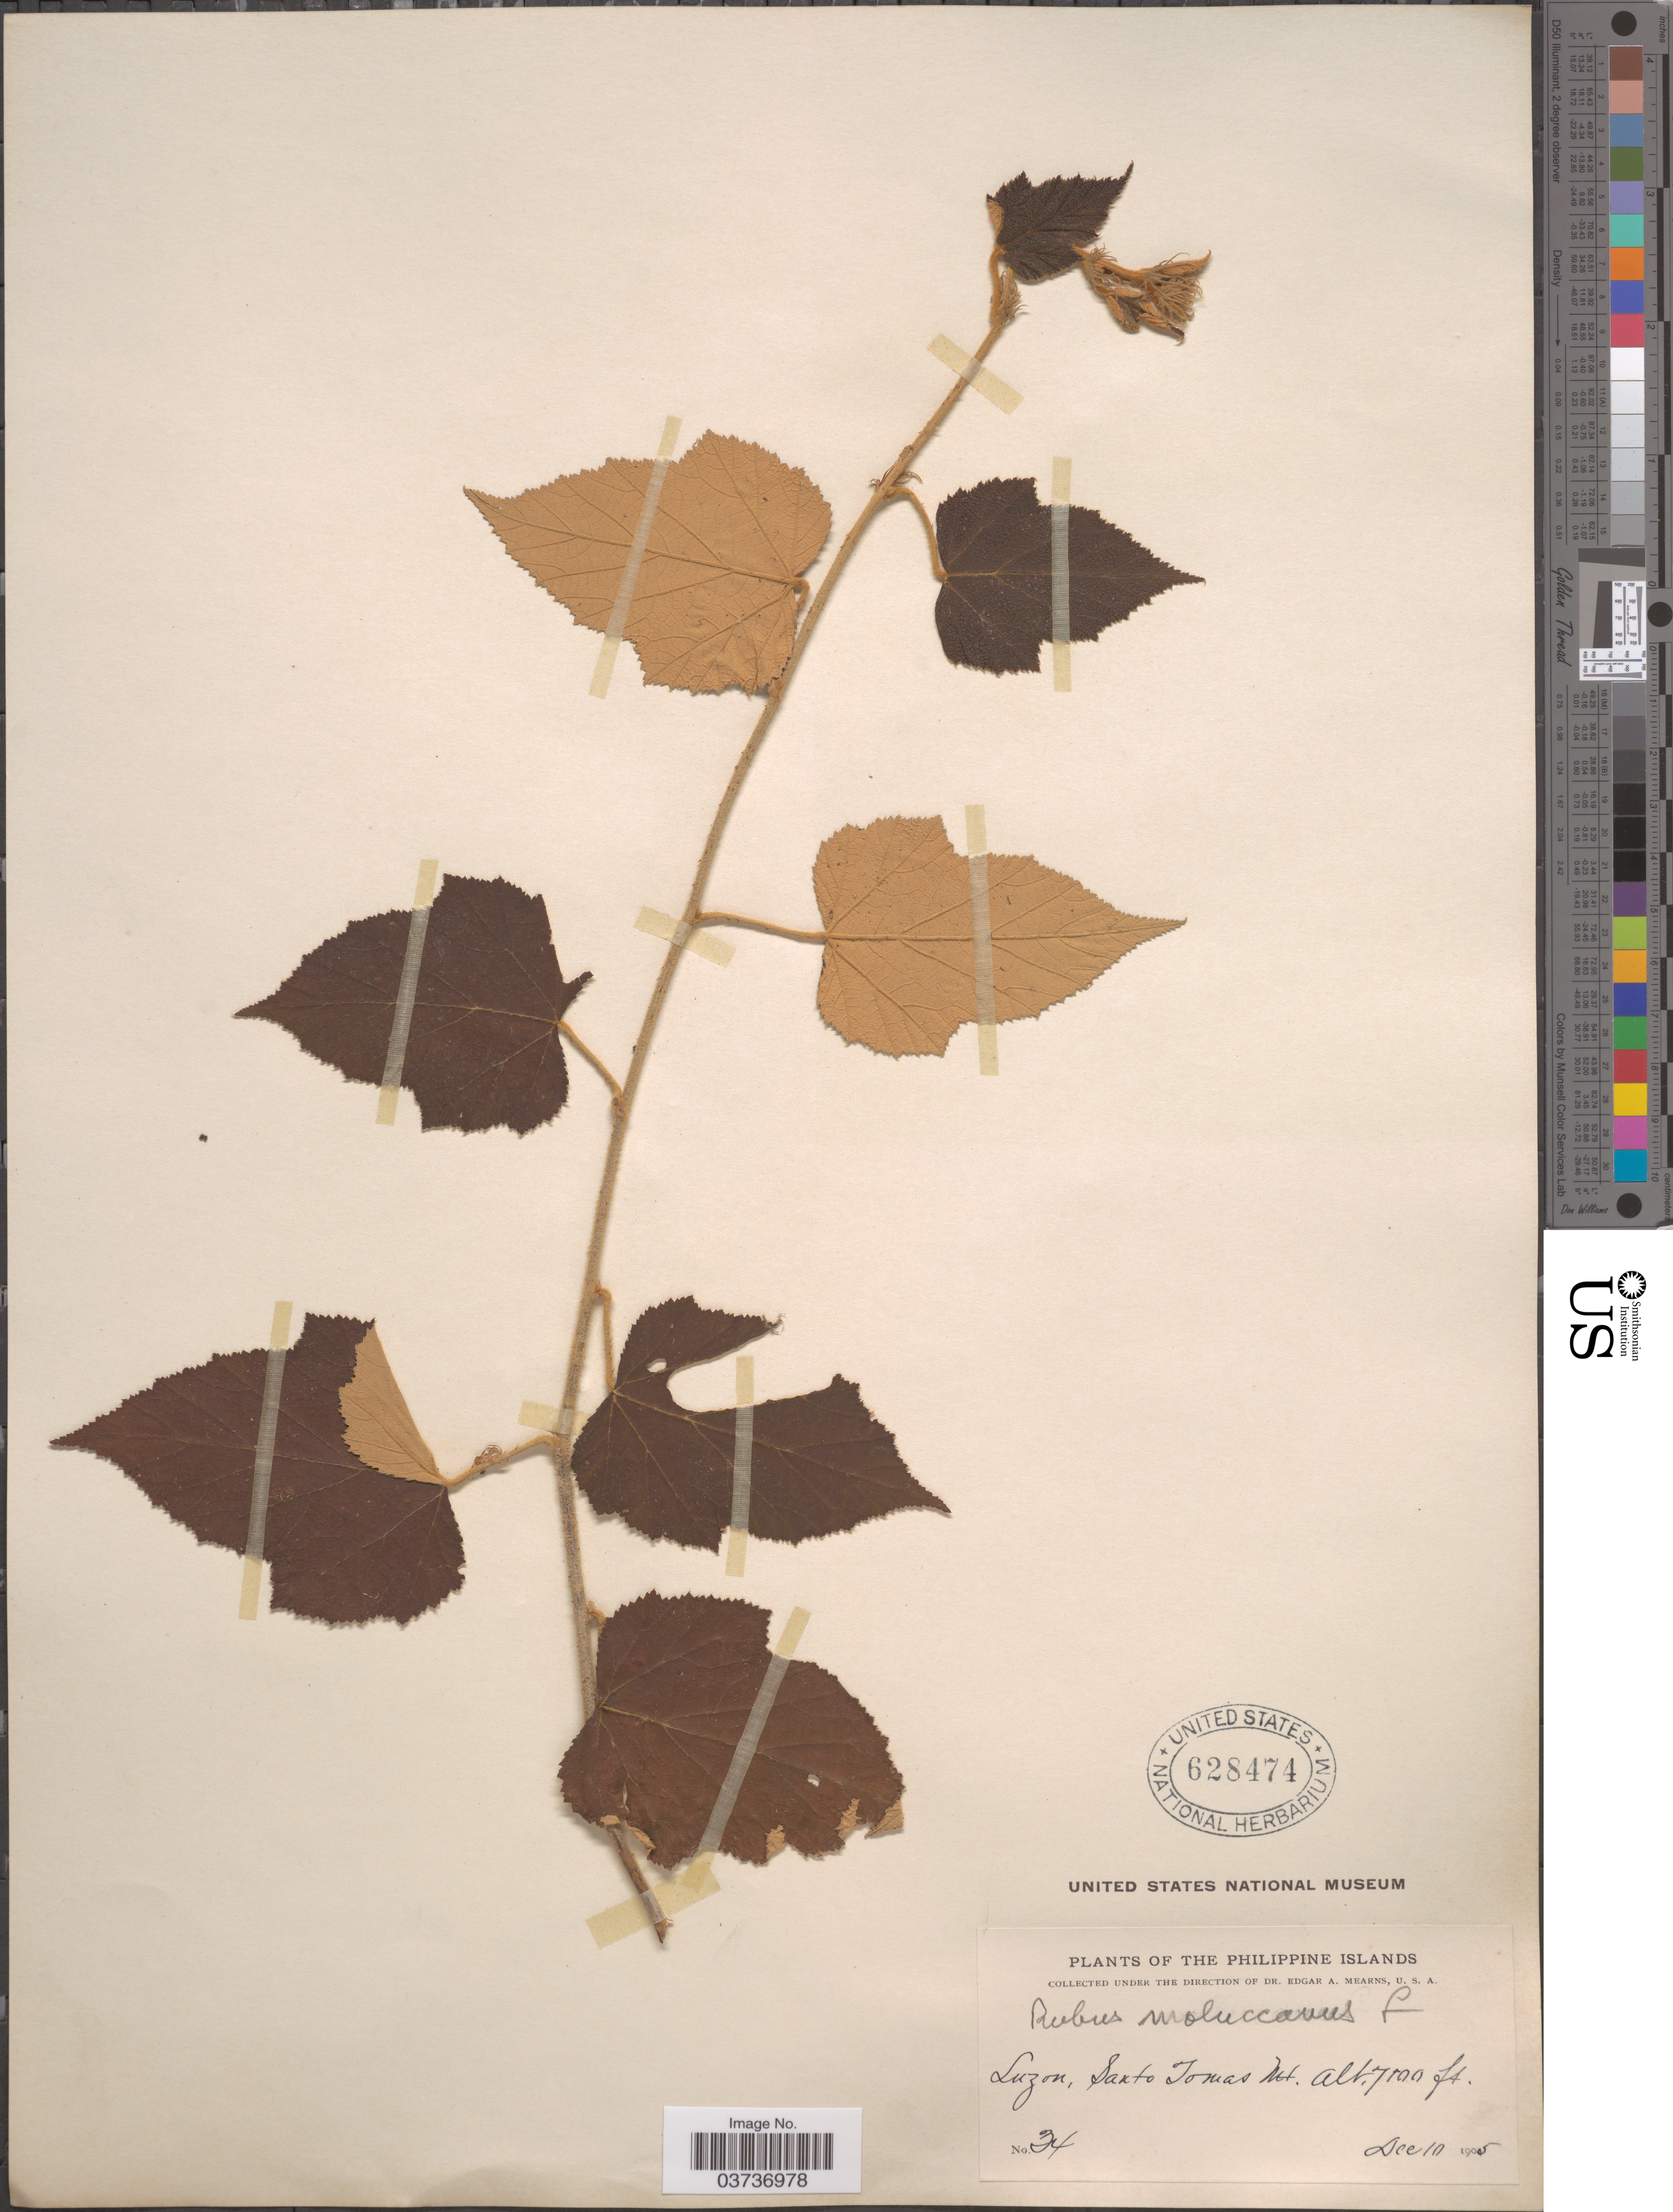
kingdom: Plantae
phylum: Tracheophyta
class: Magnoliopsida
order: Rosales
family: Rosaceae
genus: Rubus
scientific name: Rubus moluccanus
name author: L.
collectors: E. A. Mearns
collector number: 34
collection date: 1905-12-10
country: Philippines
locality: Luzon, Santo Tomas Mt.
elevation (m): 2134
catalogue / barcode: US 628474